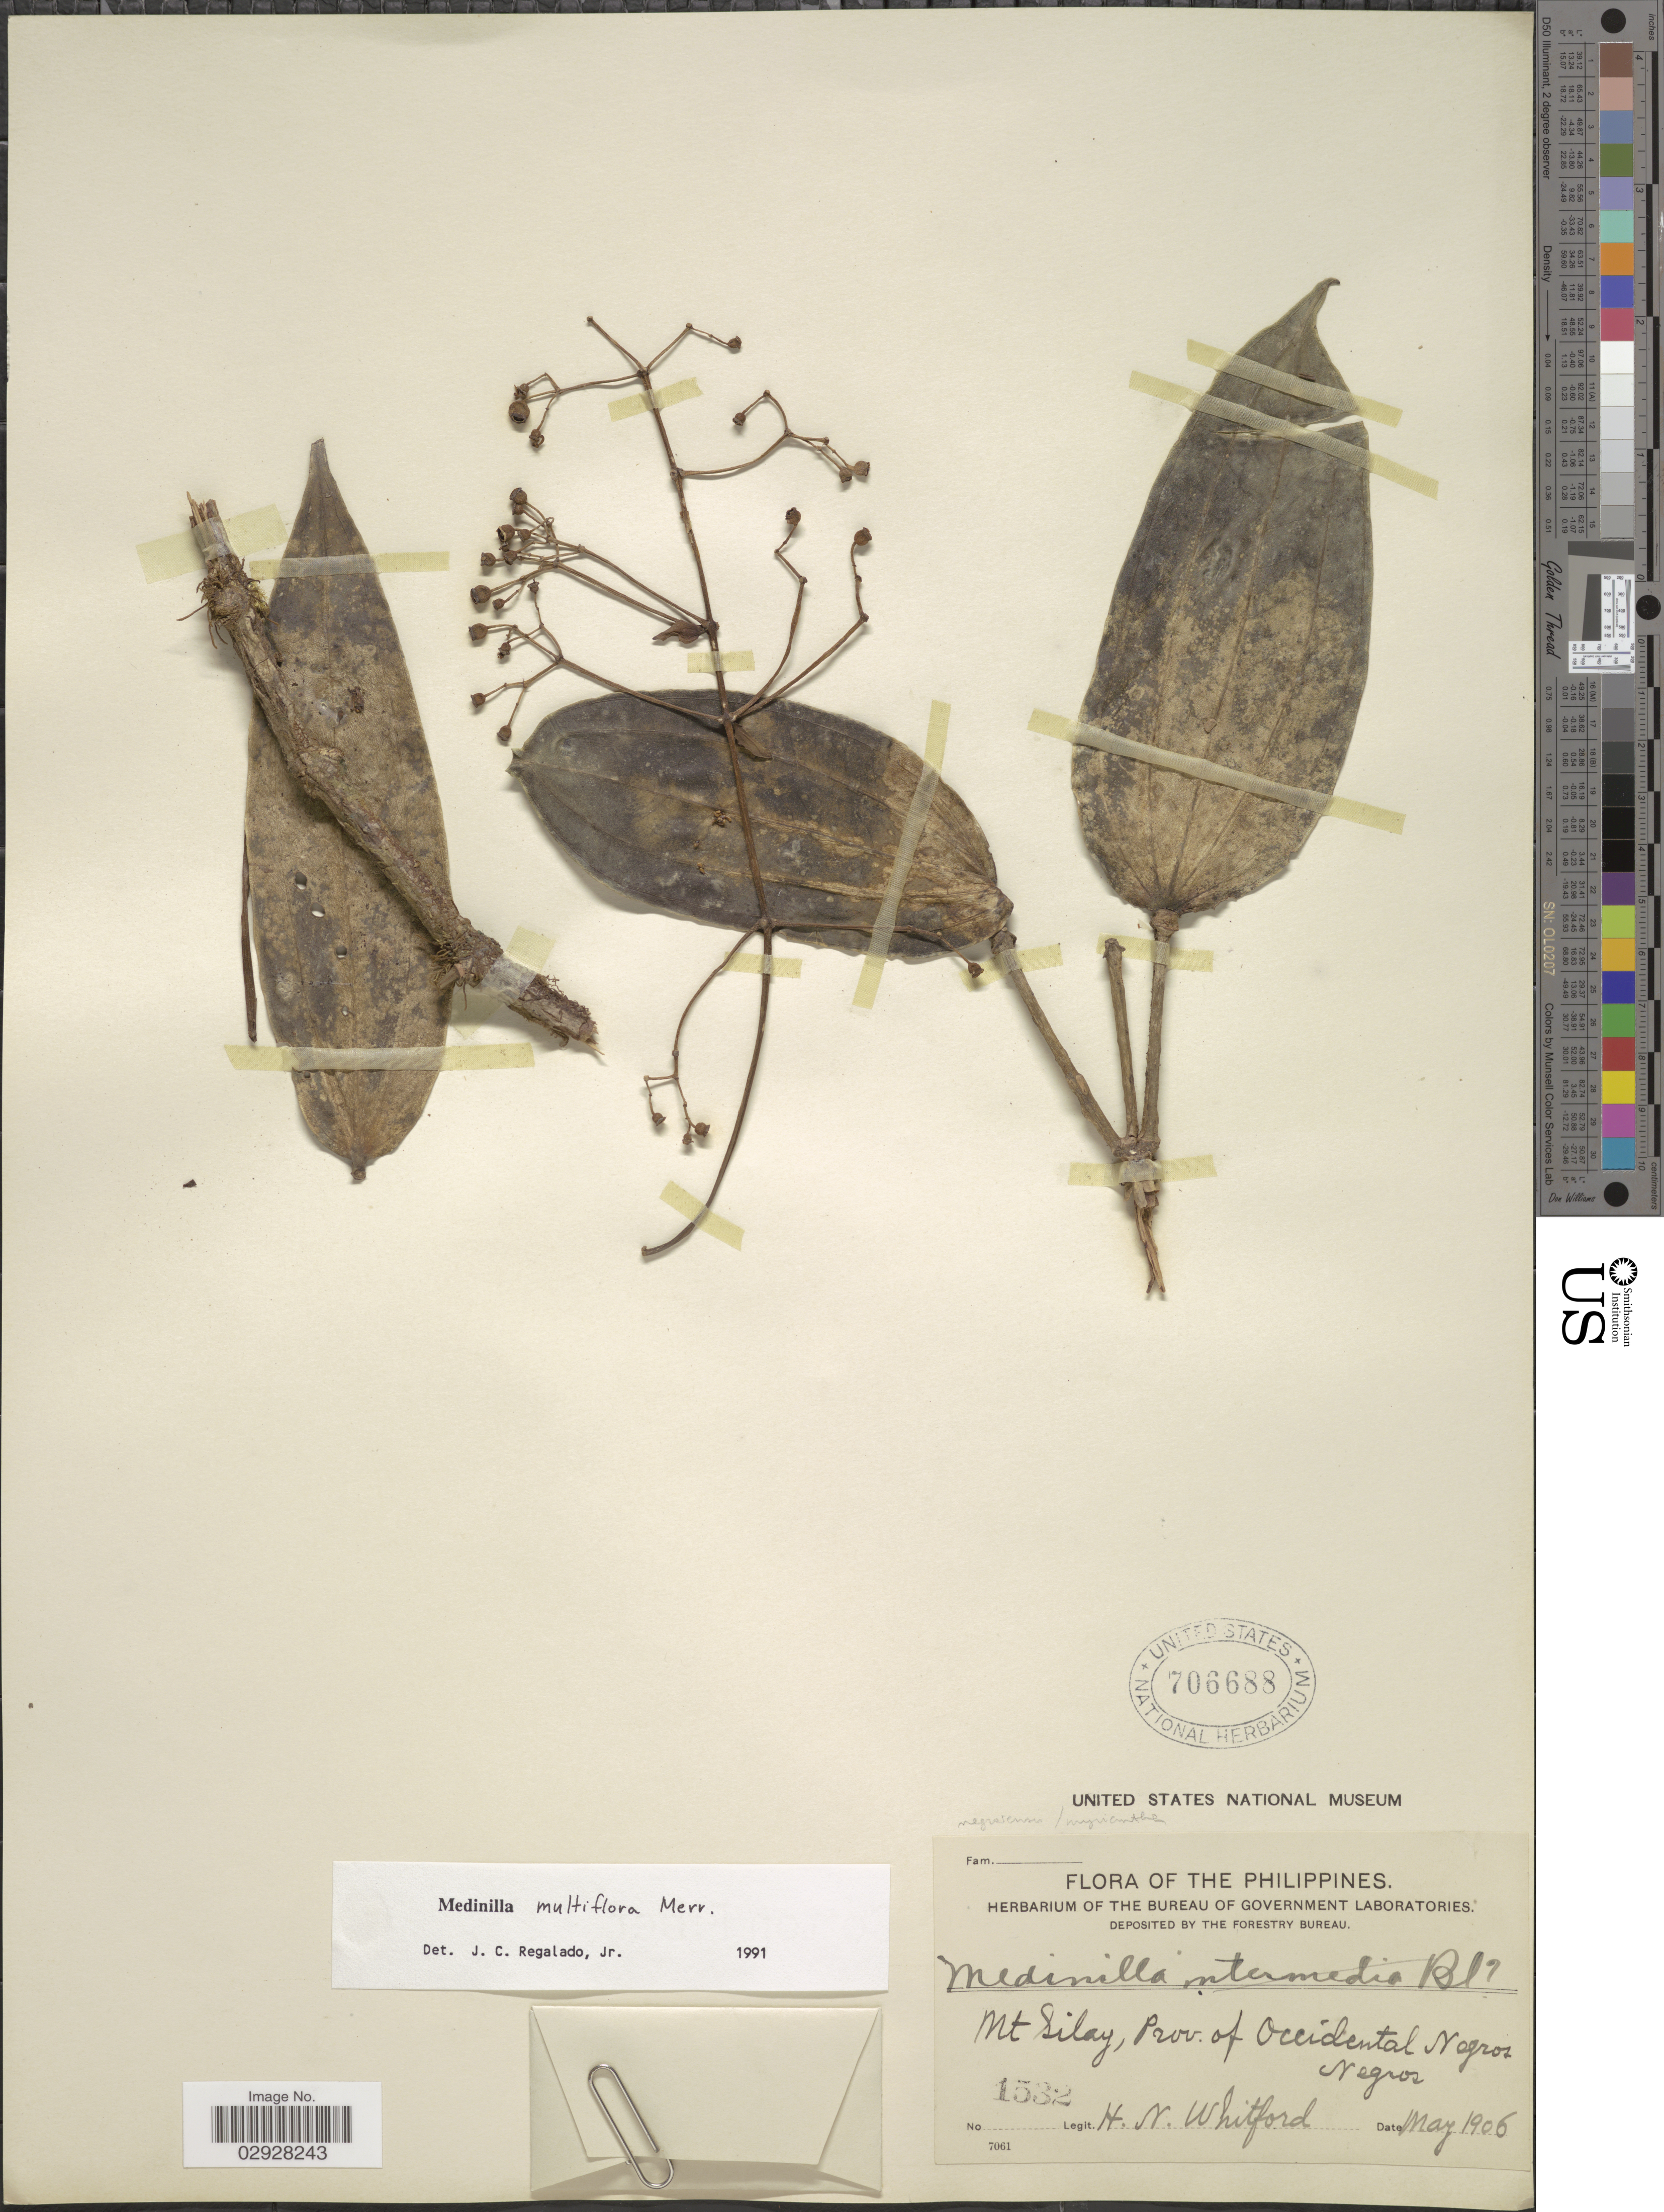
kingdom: Plantae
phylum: Tracheophyta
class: Magnoliopsida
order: Myrtales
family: Melastomataceae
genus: Medinilla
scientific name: Medinilla multiflora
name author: Merr.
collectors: H. N. Whitford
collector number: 1532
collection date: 1906-05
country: Philippines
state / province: Western Visayas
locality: Mt. Silay, Prov. of Occidental Negros, Negros.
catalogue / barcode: US 706688